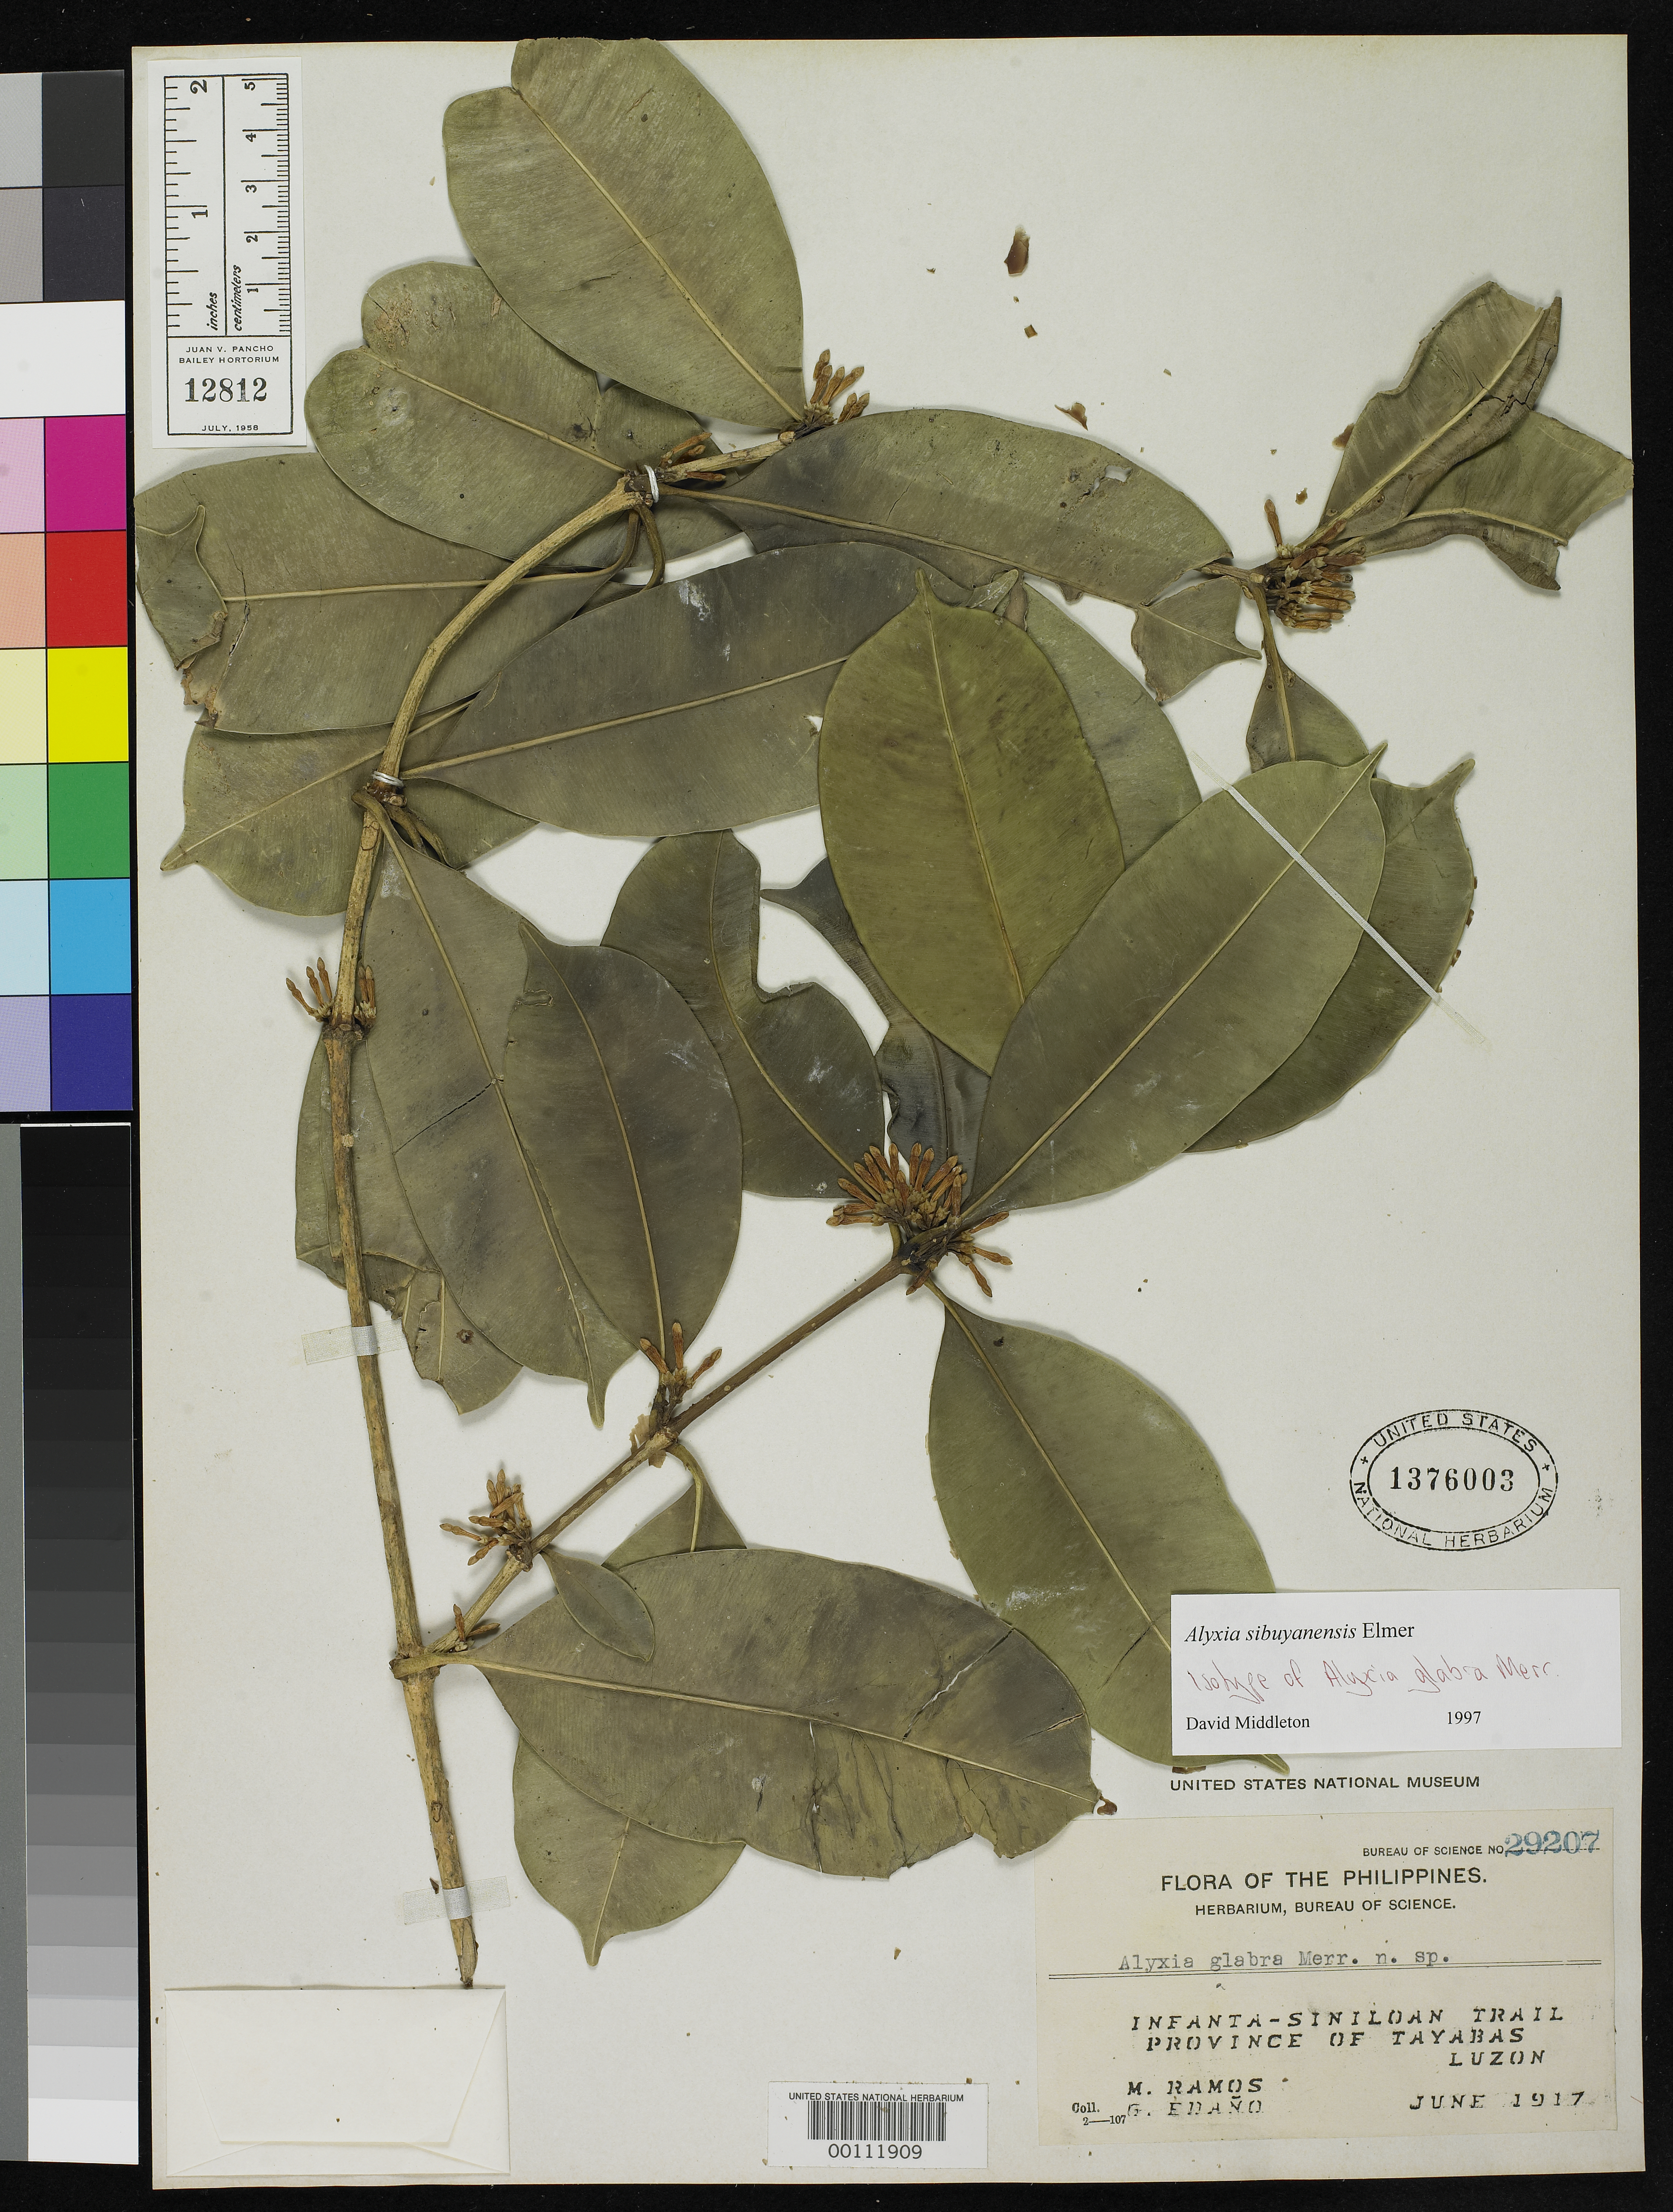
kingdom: Plantae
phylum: Tracheophyta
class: Magnoliopsida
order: Gentianales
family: Apocynaceae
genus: Alyxia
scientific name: Alyxia glabra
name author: Merr.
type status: Isotype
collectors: M. Ramos & G. E. Edaño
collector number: Bur. Sci. 29207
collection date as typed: Jun 1917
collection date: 1917-06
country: Philippines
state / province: Calabarzon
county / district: Quezon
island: Luzon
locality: Infanta - Siniloan trail.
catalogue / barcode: US 1376003